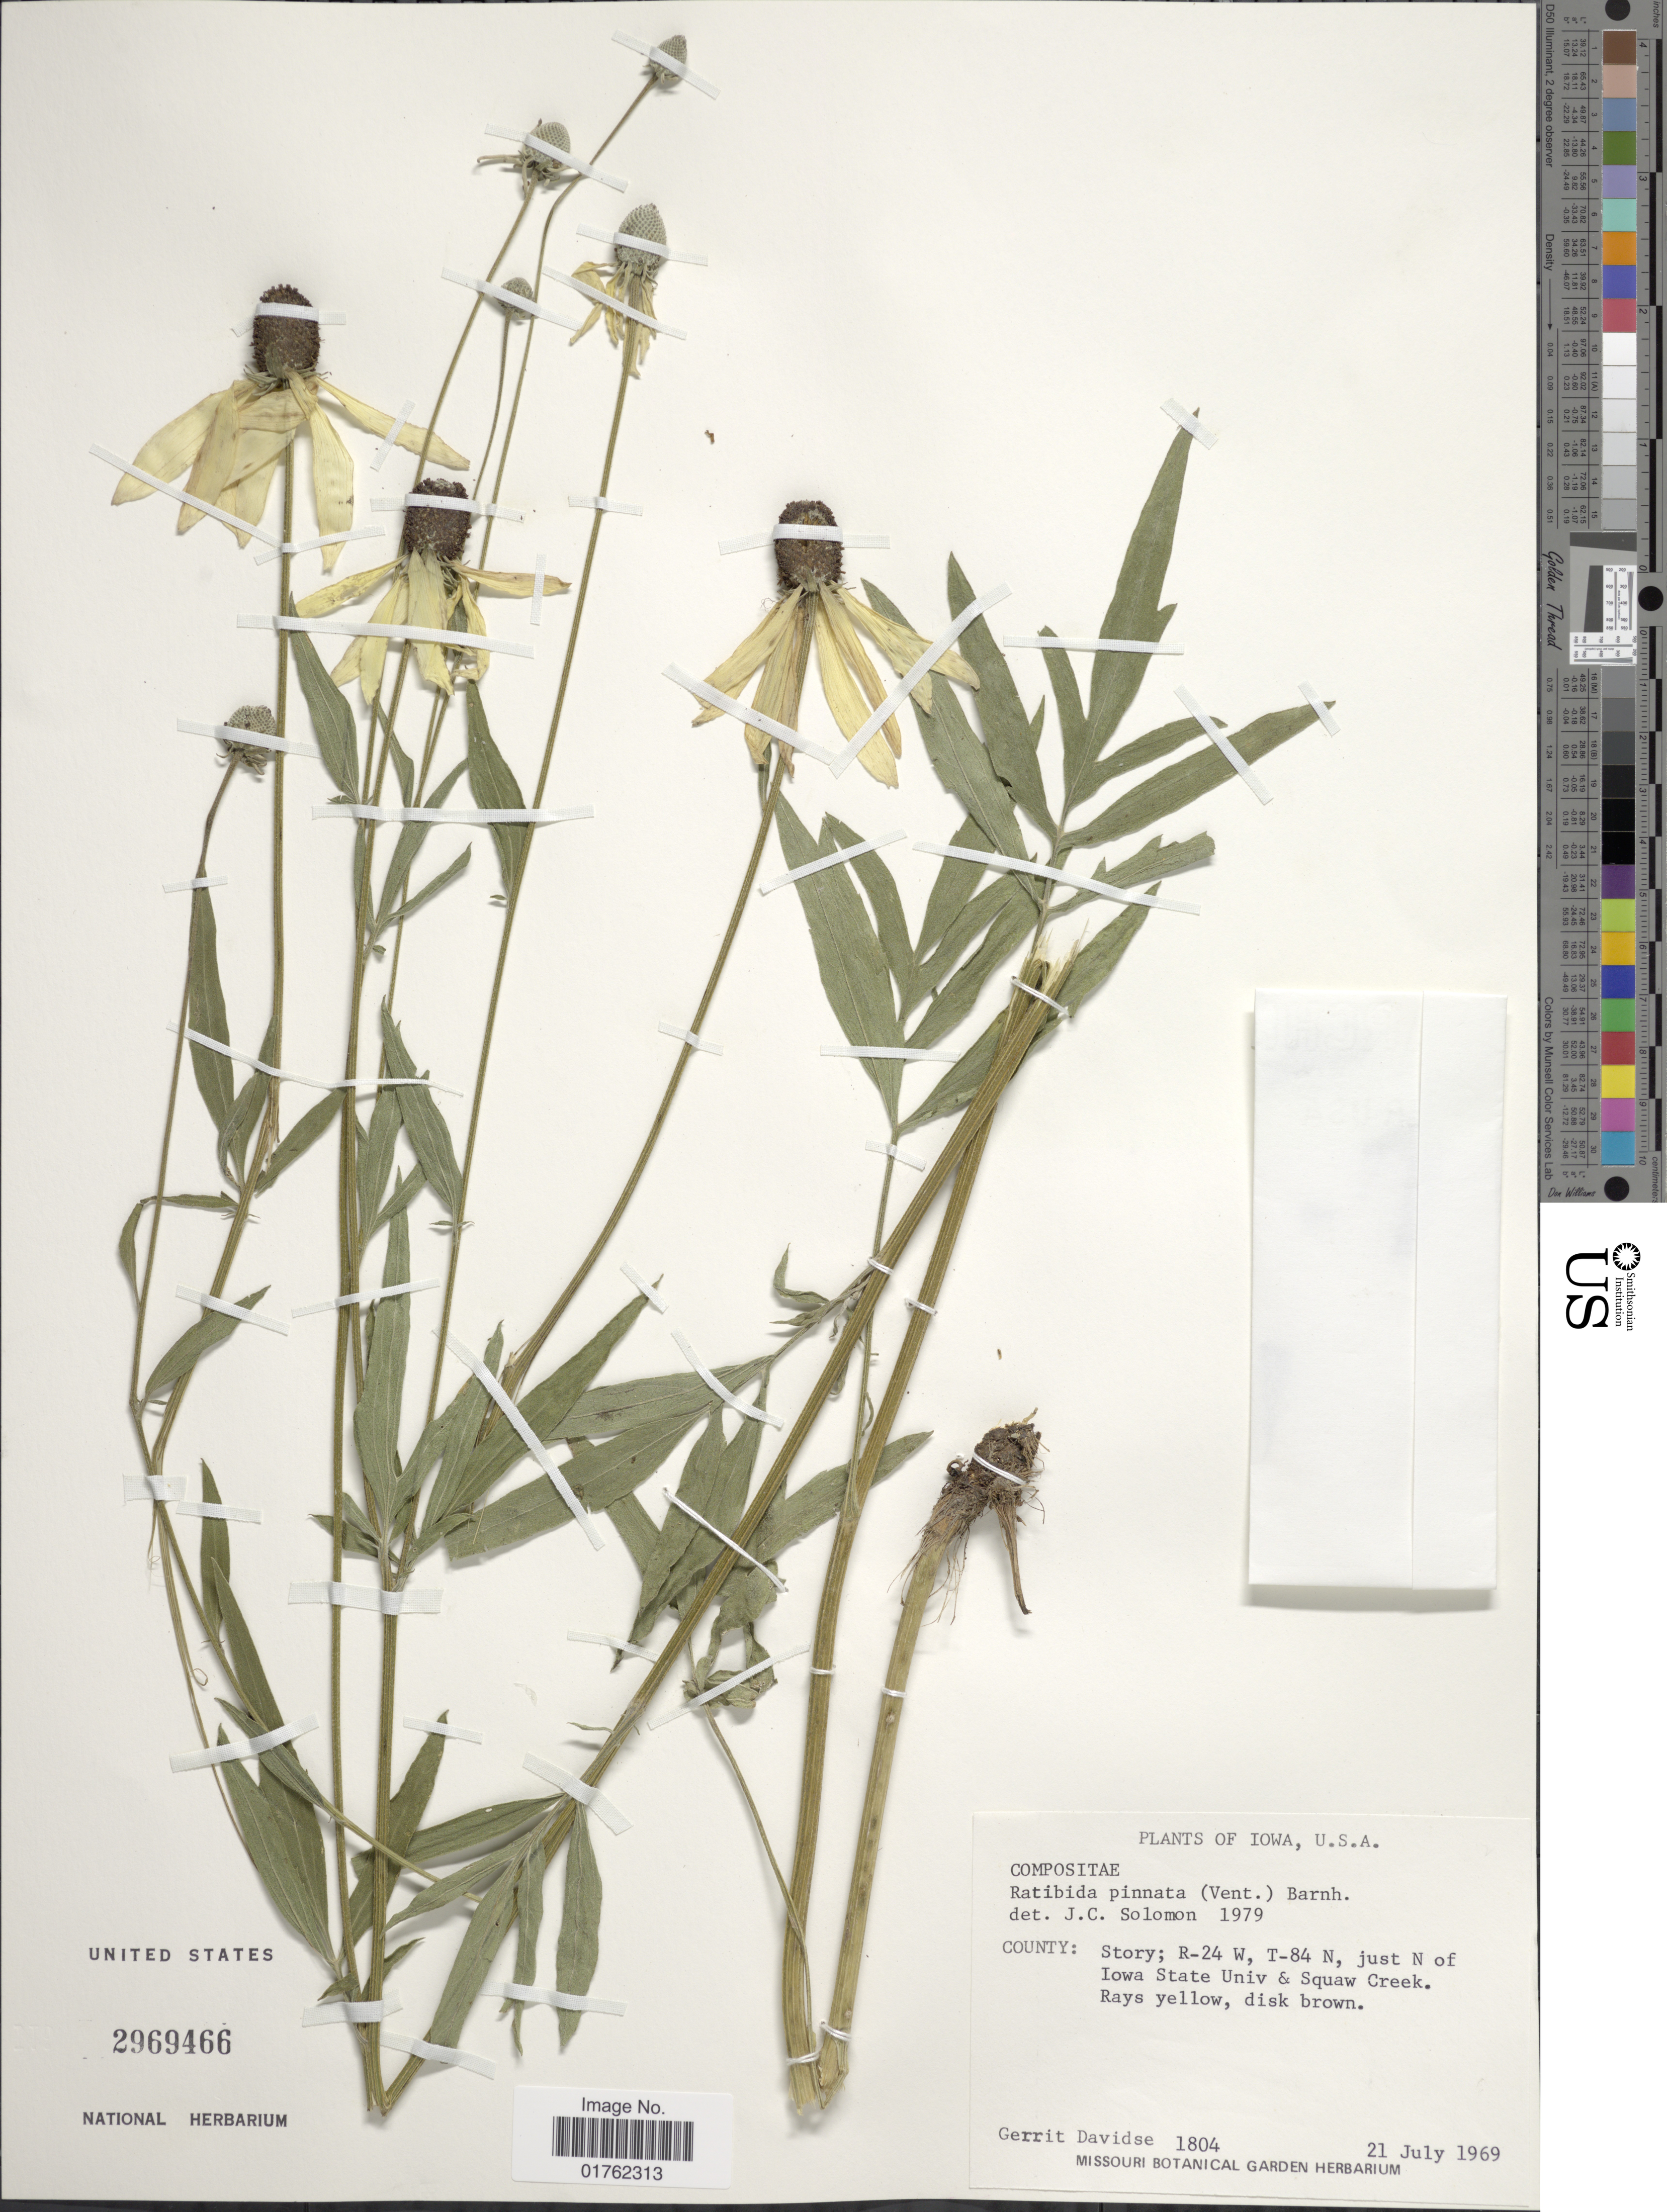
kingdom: Plantae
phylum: Tracheophyta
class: Magnoliopsida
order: Asterales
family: Asteraceae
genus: Ratibida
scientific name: Ratibida pinnata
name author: (Vent.) Barnhart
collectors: G. Davidse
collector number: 1804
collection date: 1969-07-21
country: United States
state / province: Iowa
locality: County: Story: R-24 W, T-84 N, just N of Iowa State Univ & Sqauw Creek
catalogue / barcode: US 296466